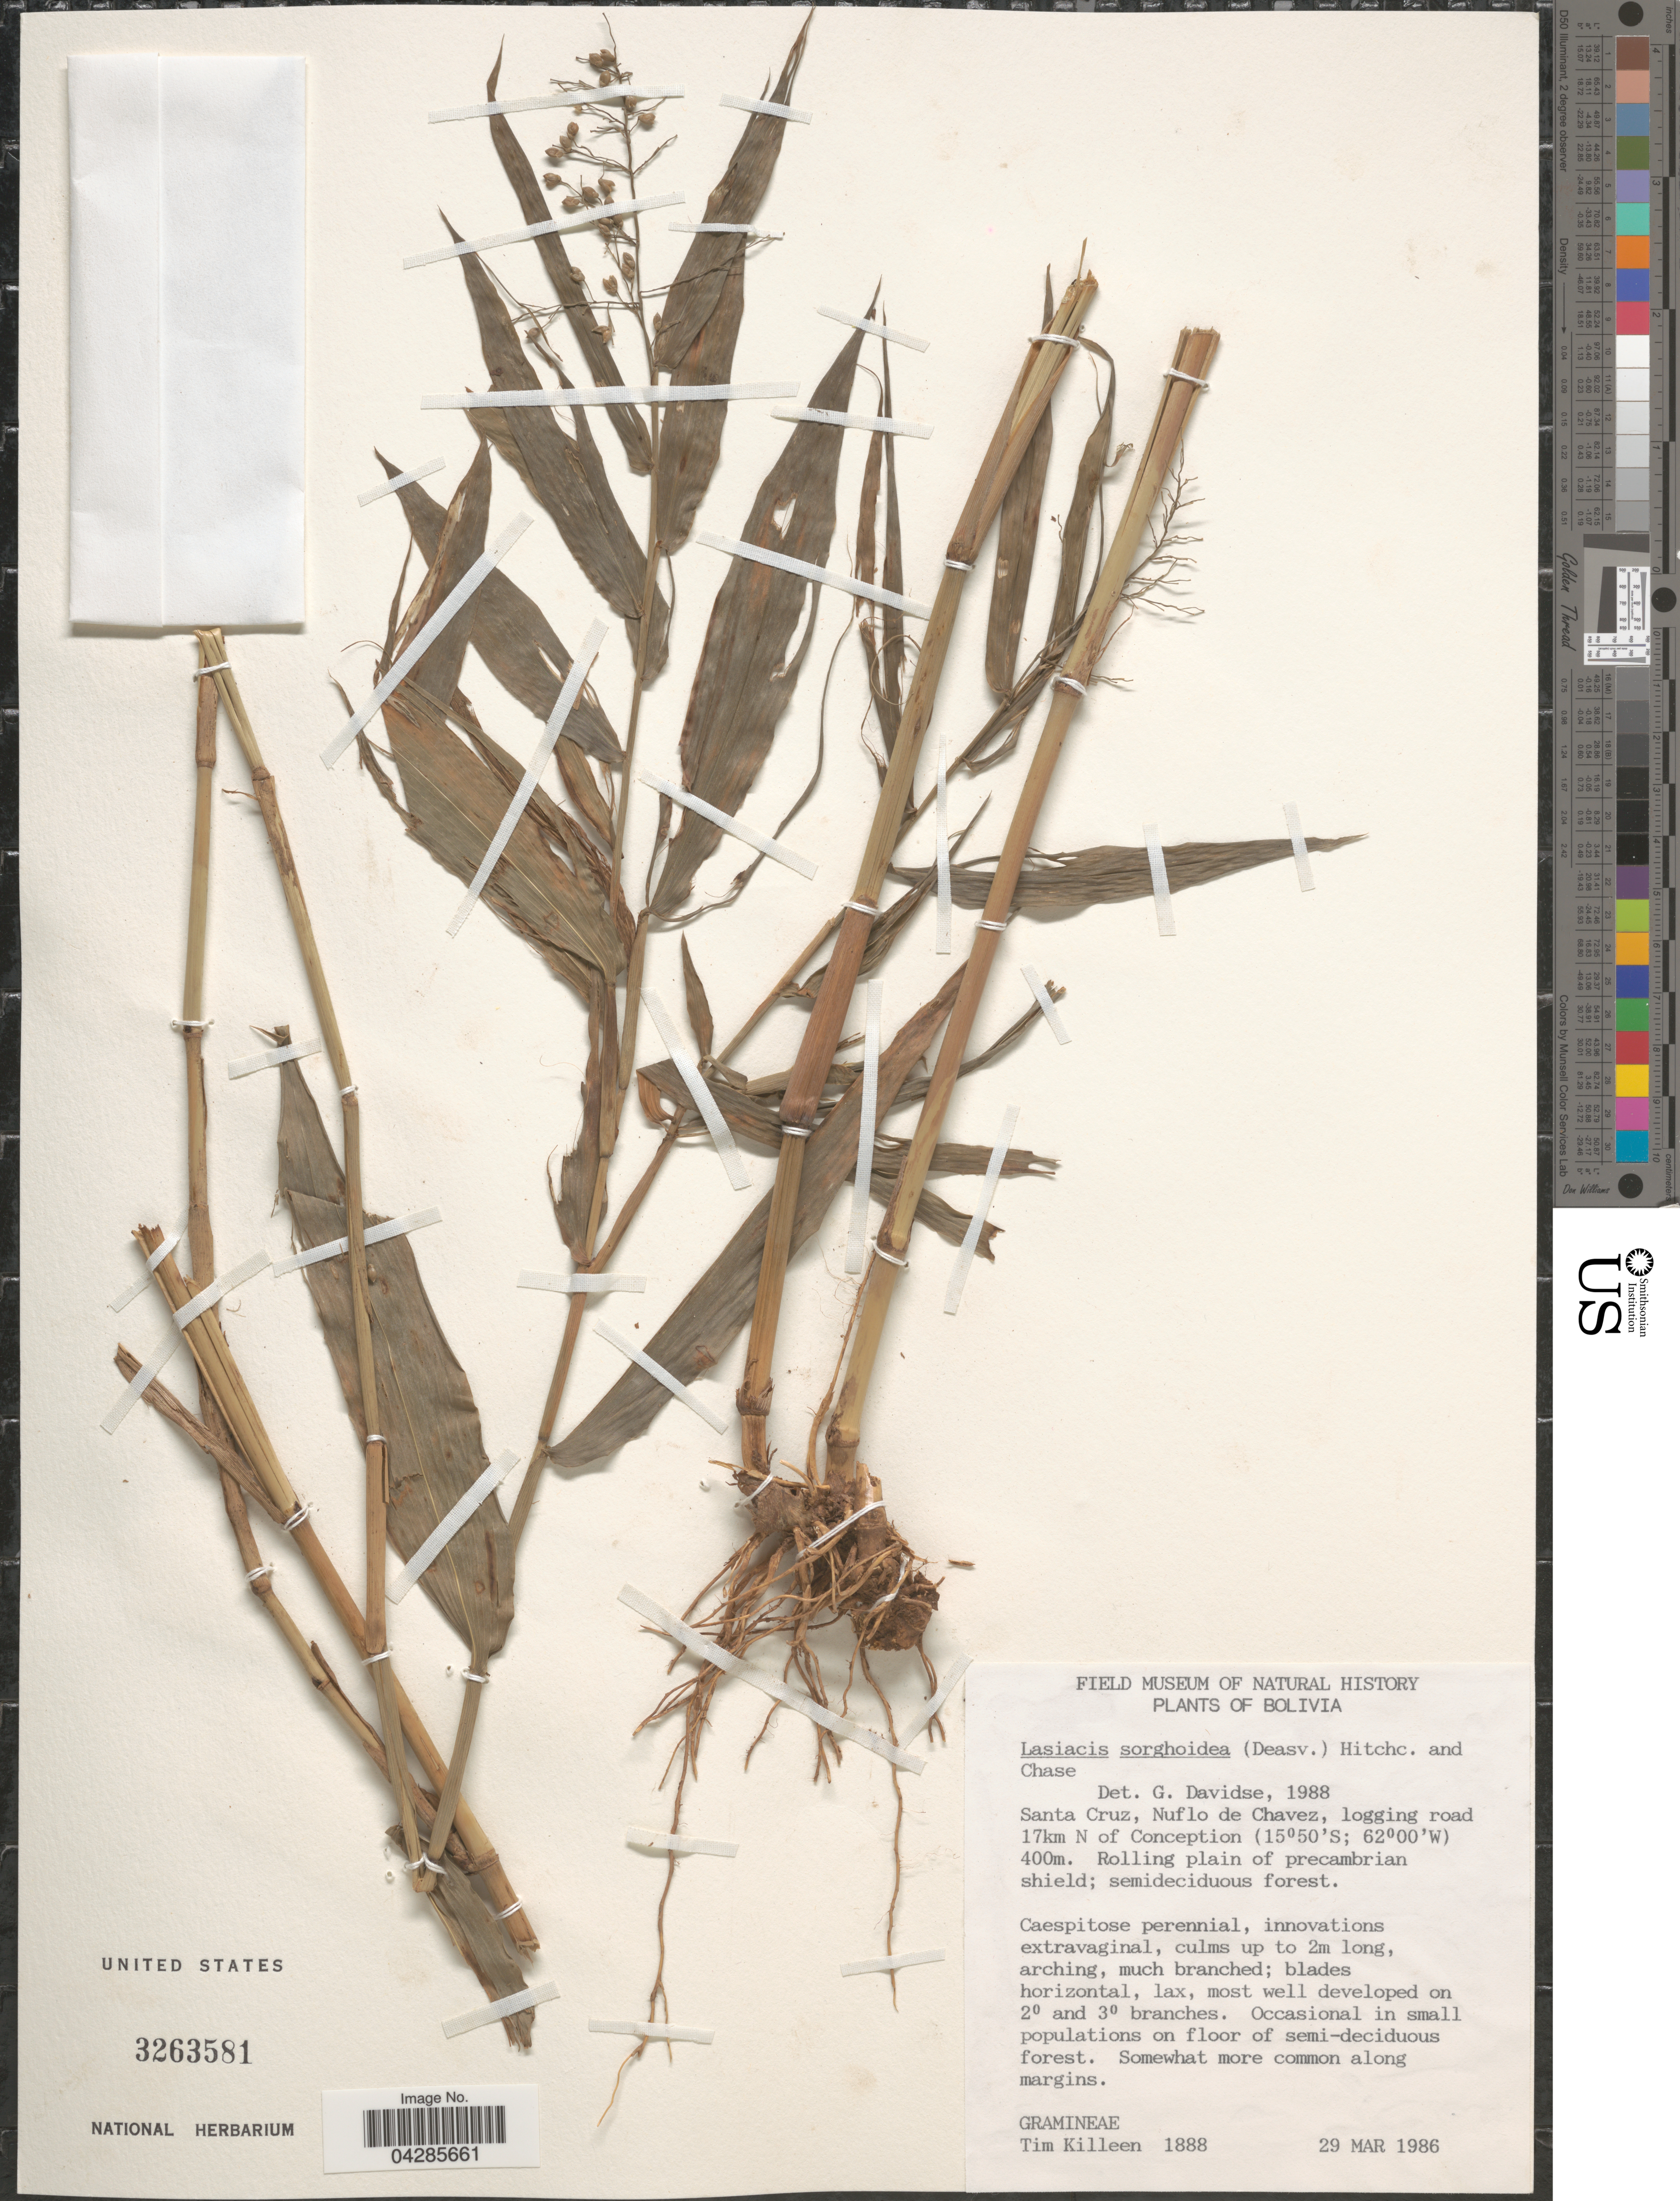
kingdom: Plantae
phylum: Tracheophyta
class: Liliopsida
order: Poales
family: Poaceae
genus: Lasiacis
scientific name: Lasiacis sorghoidea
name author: (Desv. ex Ham.) Hitchc. & Chase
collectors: T. J. Killeen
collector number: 1888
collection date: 1986-03-29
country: Bolivia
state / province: Santa Cruz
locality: Nuflo de Chavez, logging road 17 km N of Conception.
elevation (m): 400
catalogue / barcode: US 3263581